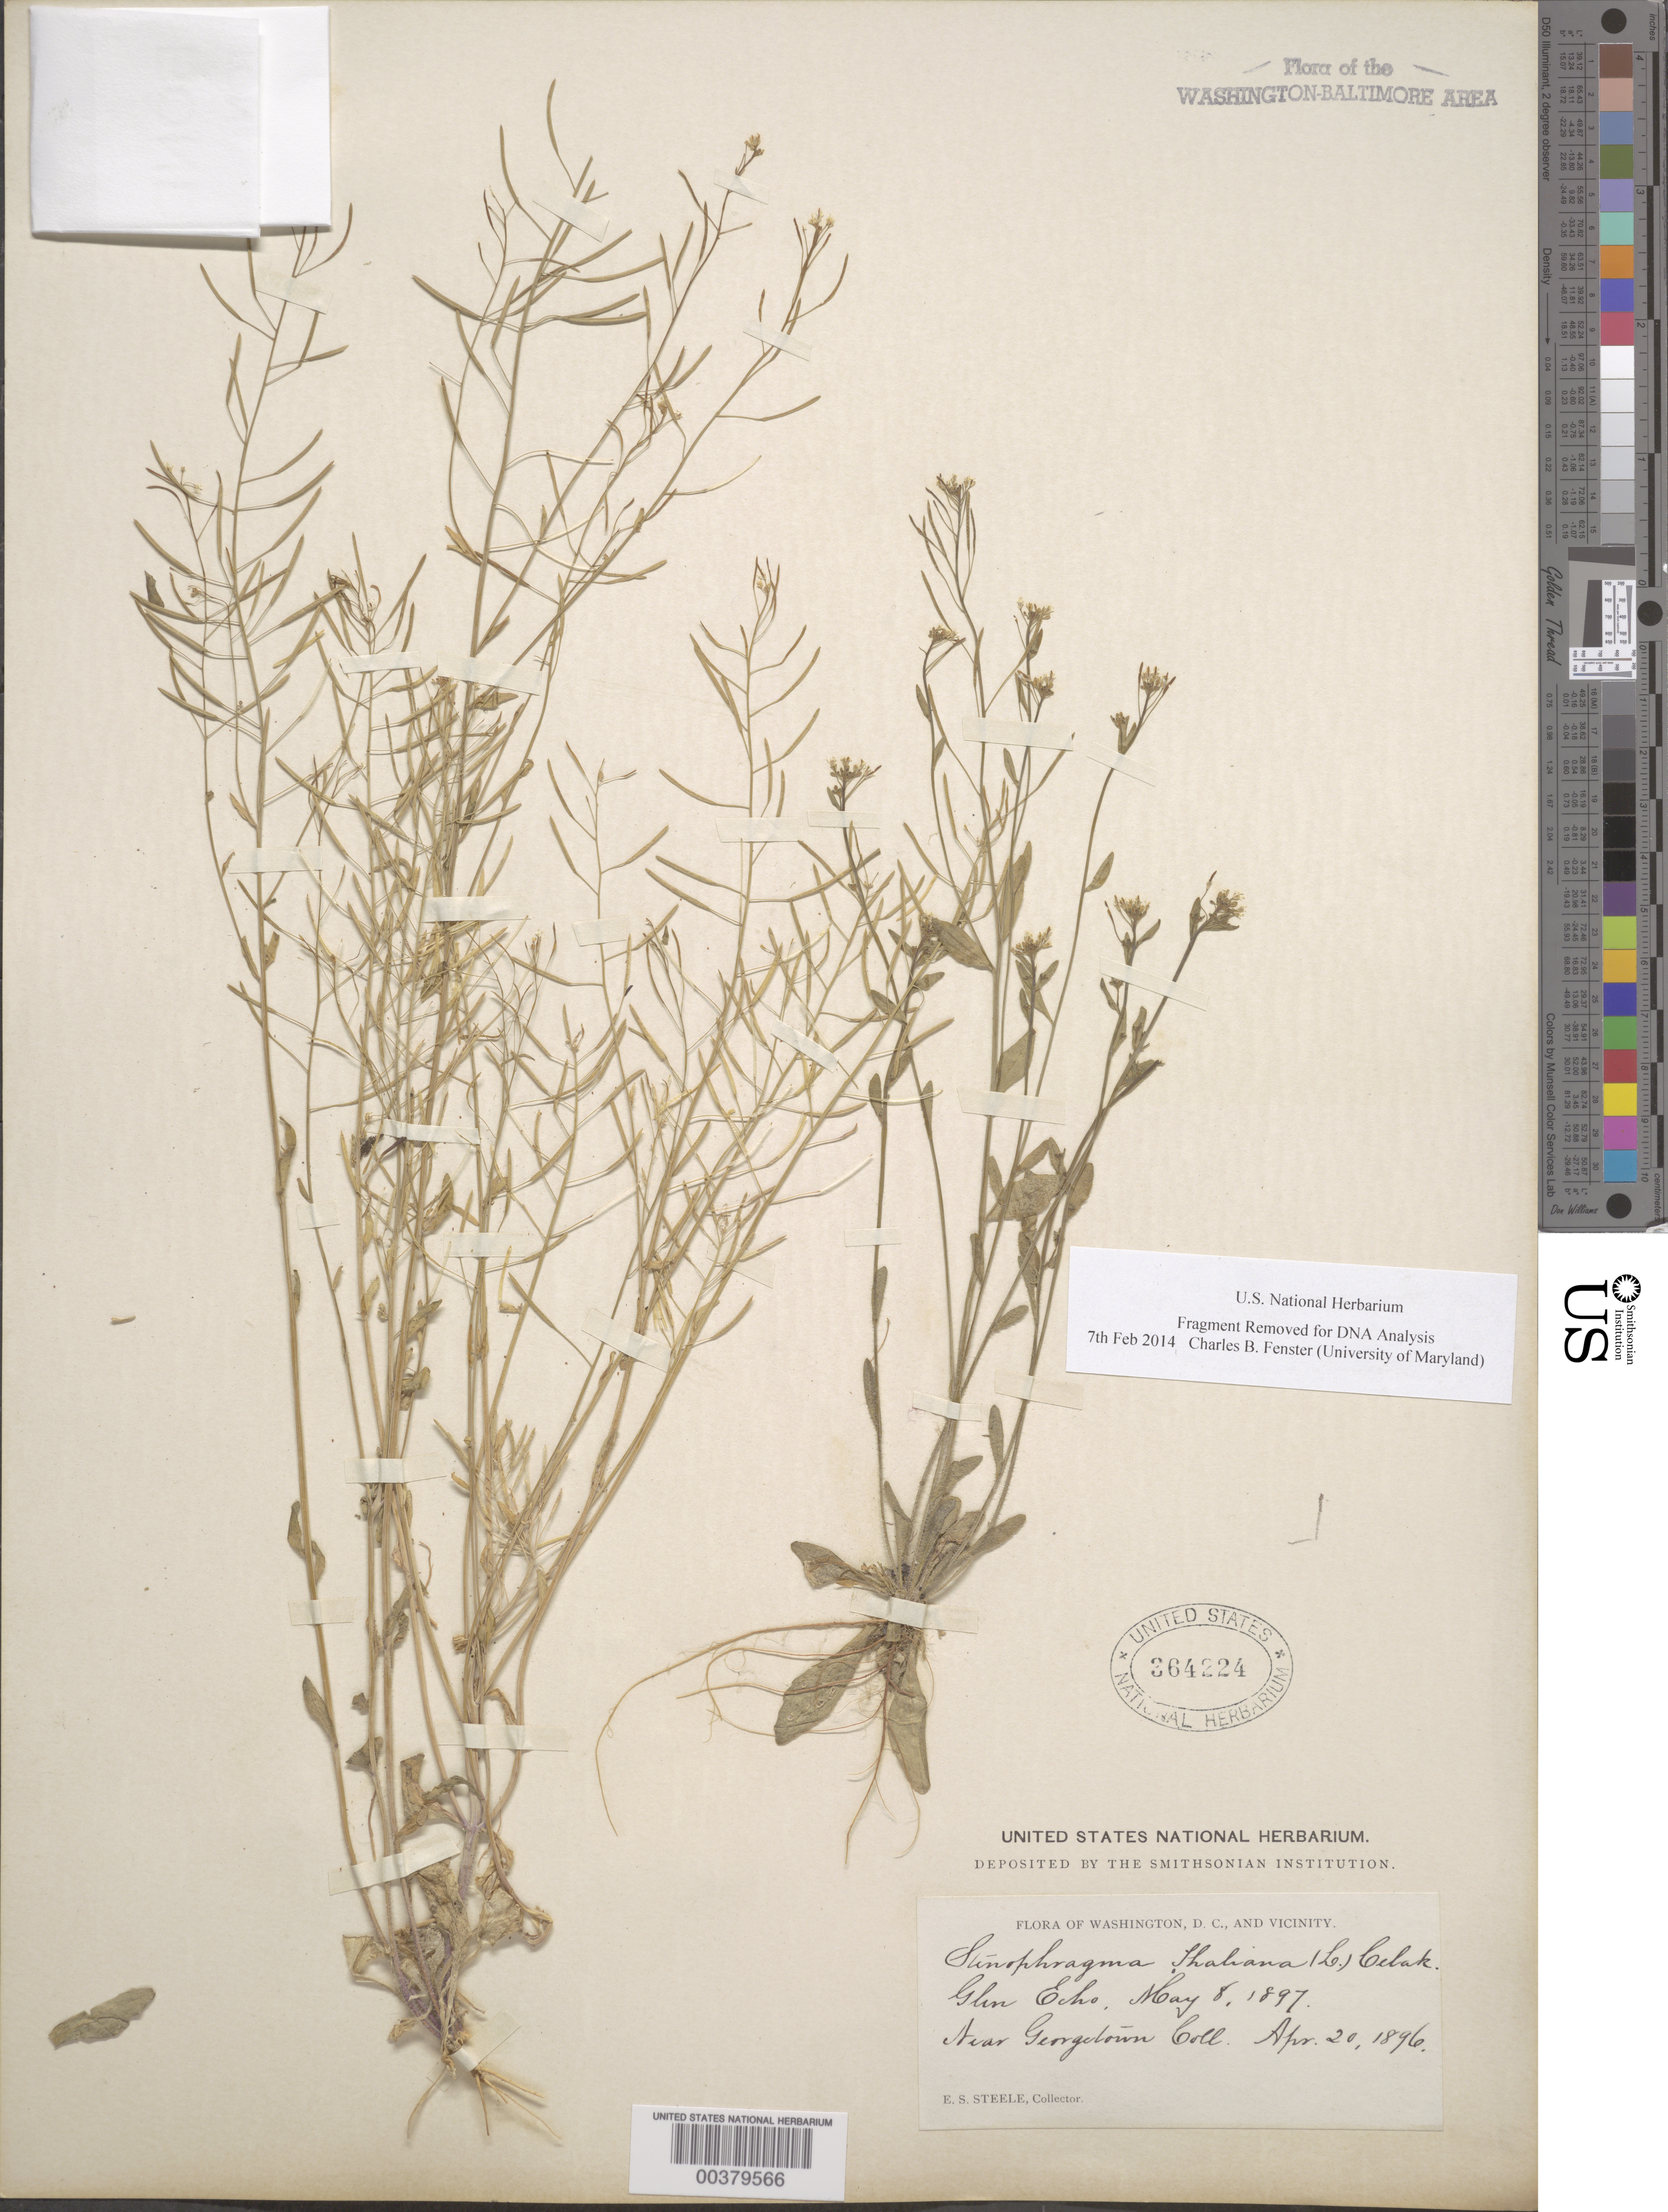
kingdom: Plantae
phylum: Tracheophyta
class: Magnoliopsida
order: Brassicales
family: Brassicaceae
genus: Arabidopsis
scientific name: Arabidopsis thaliana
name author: (L.) Heynh.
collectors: E. Steele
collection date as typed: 08 May 1897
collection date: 1897-05-08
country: United States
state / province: Maryland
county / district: Montgomery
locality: Glen Echo C. & O. Canal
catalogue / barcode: US 364224